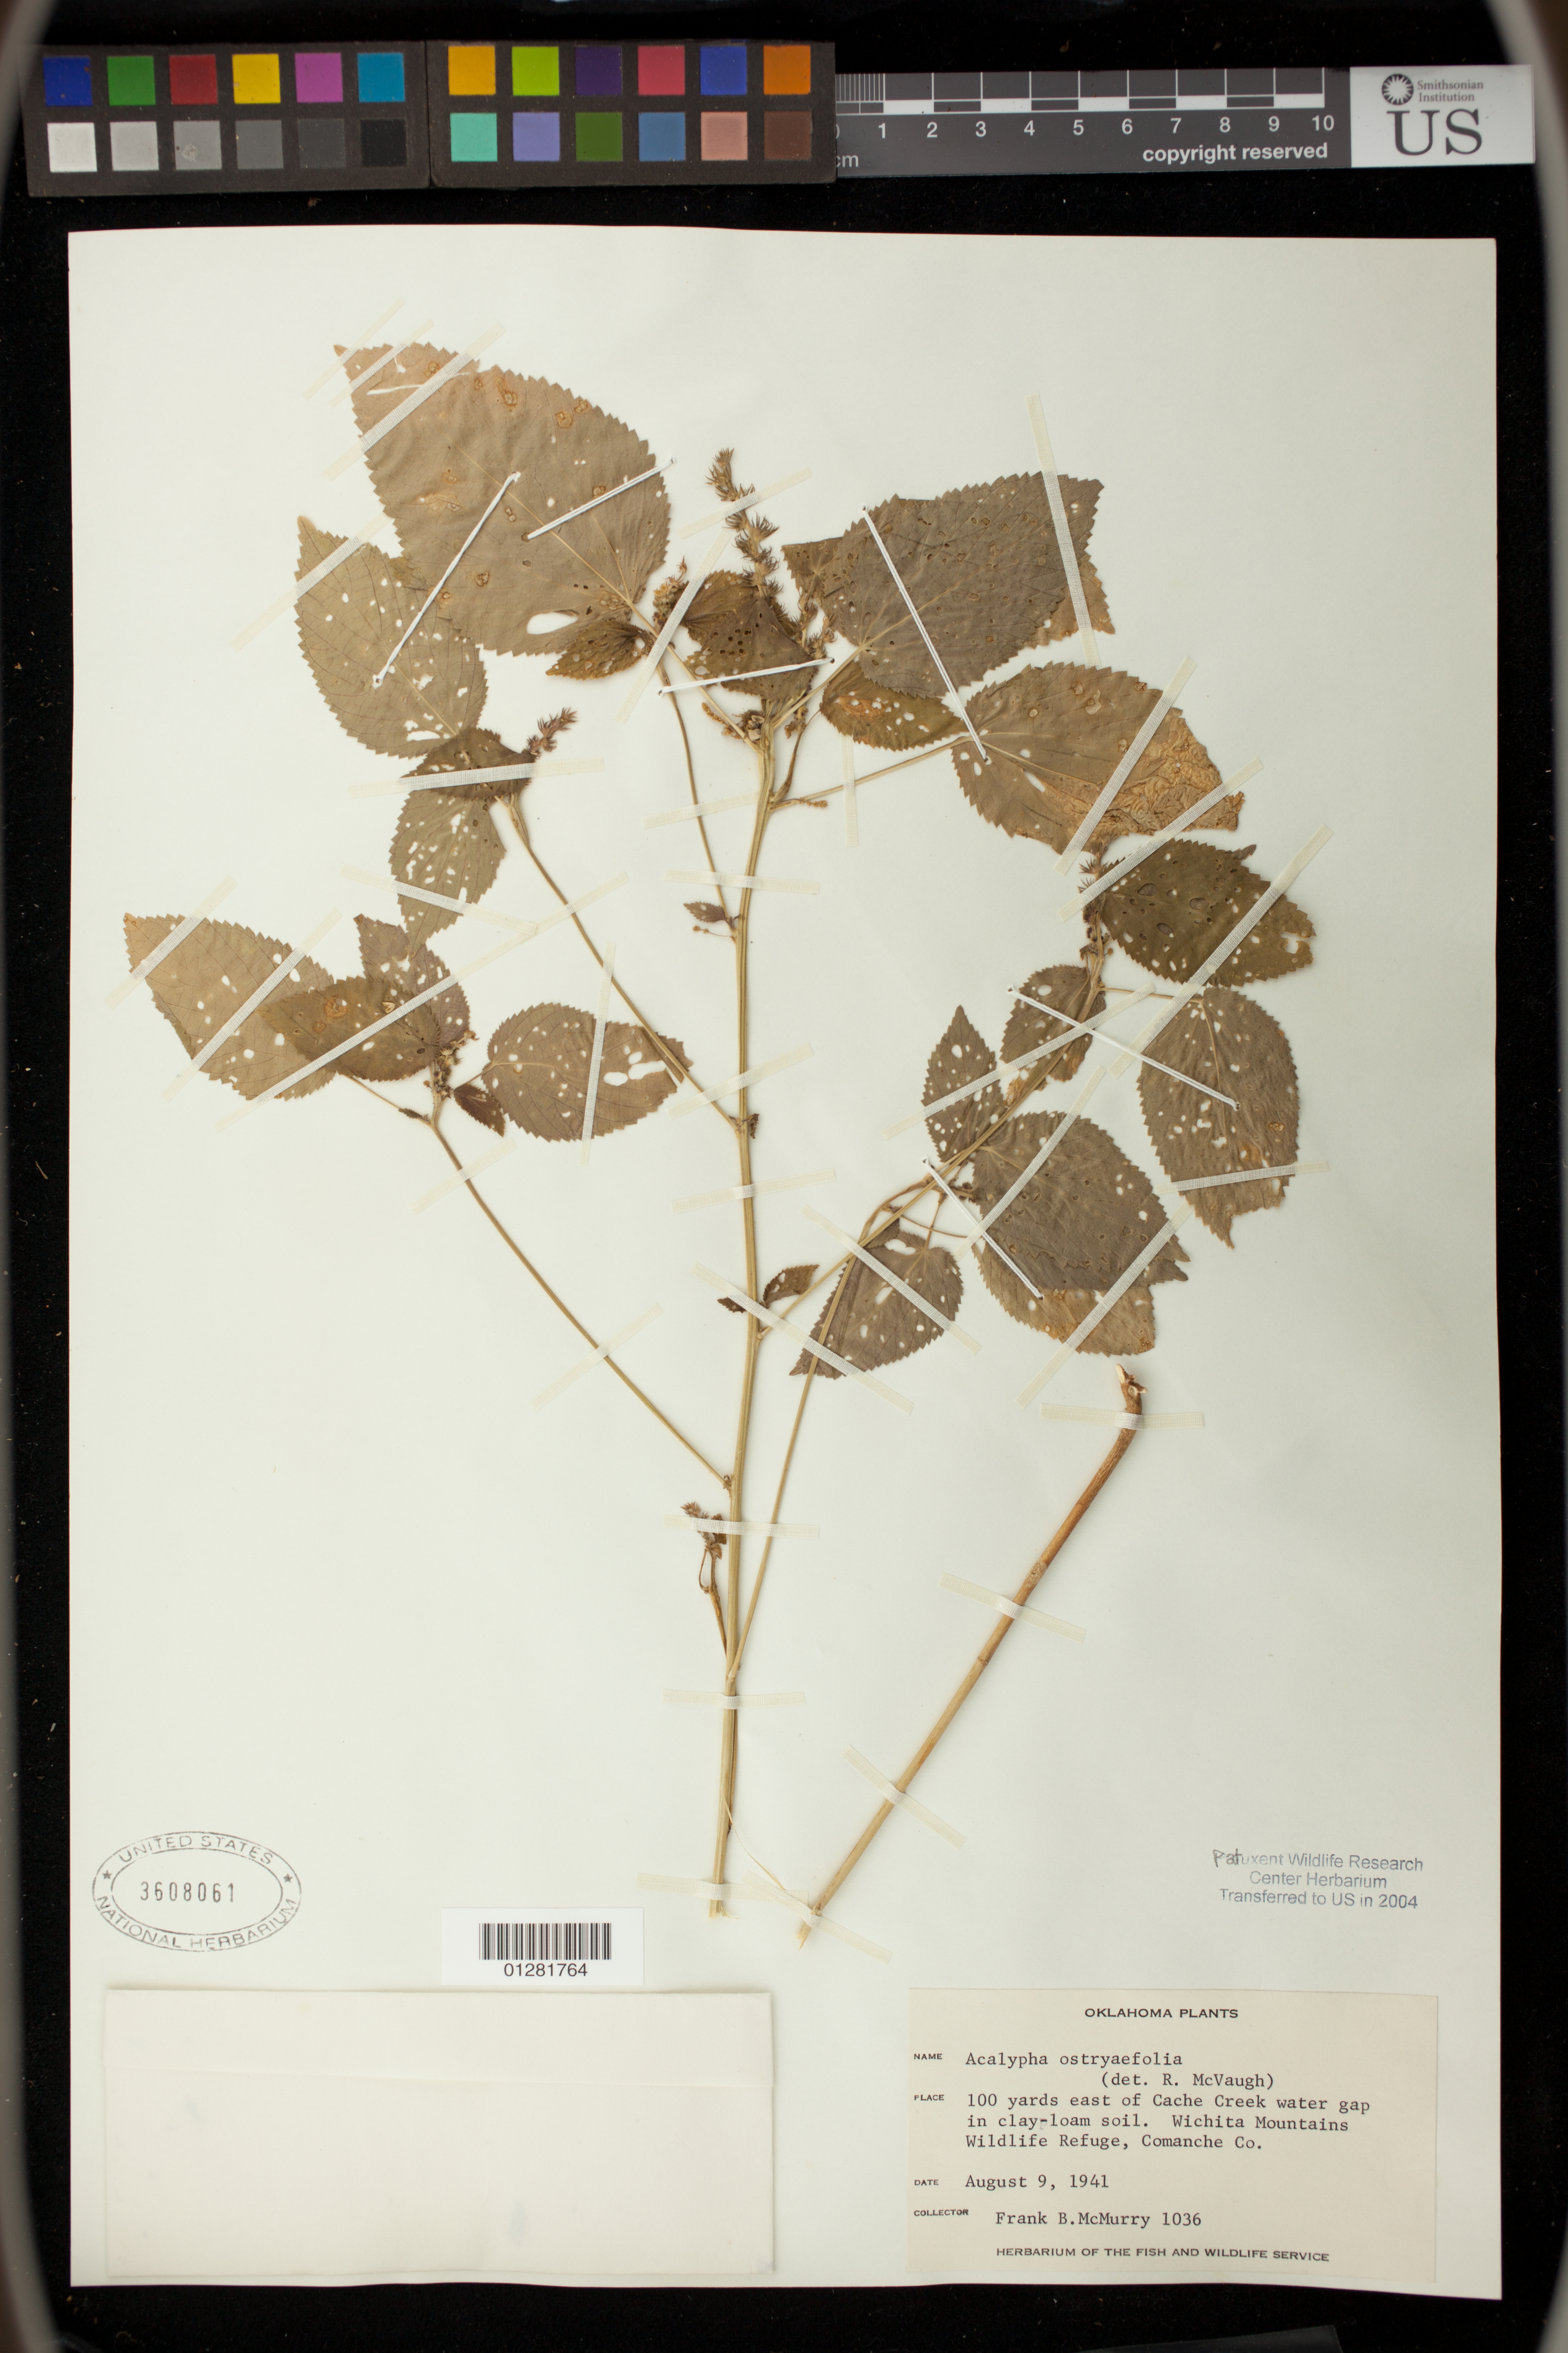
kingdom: Plantae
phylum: Tracheophyta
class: Magnoliopsida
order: Malpighiales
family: Euphorbiaceae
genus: Acalypha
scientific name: Acalypha ostryifolia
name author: Ridd.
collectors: F. B. McMurry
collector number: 1036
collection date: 1941-08-09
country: United States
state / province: Oklahoma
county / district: Comanche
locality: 100 yards east of Cache Creek water gap. Wichita Mountains Wildlife Refuge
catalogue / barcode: US 3608061